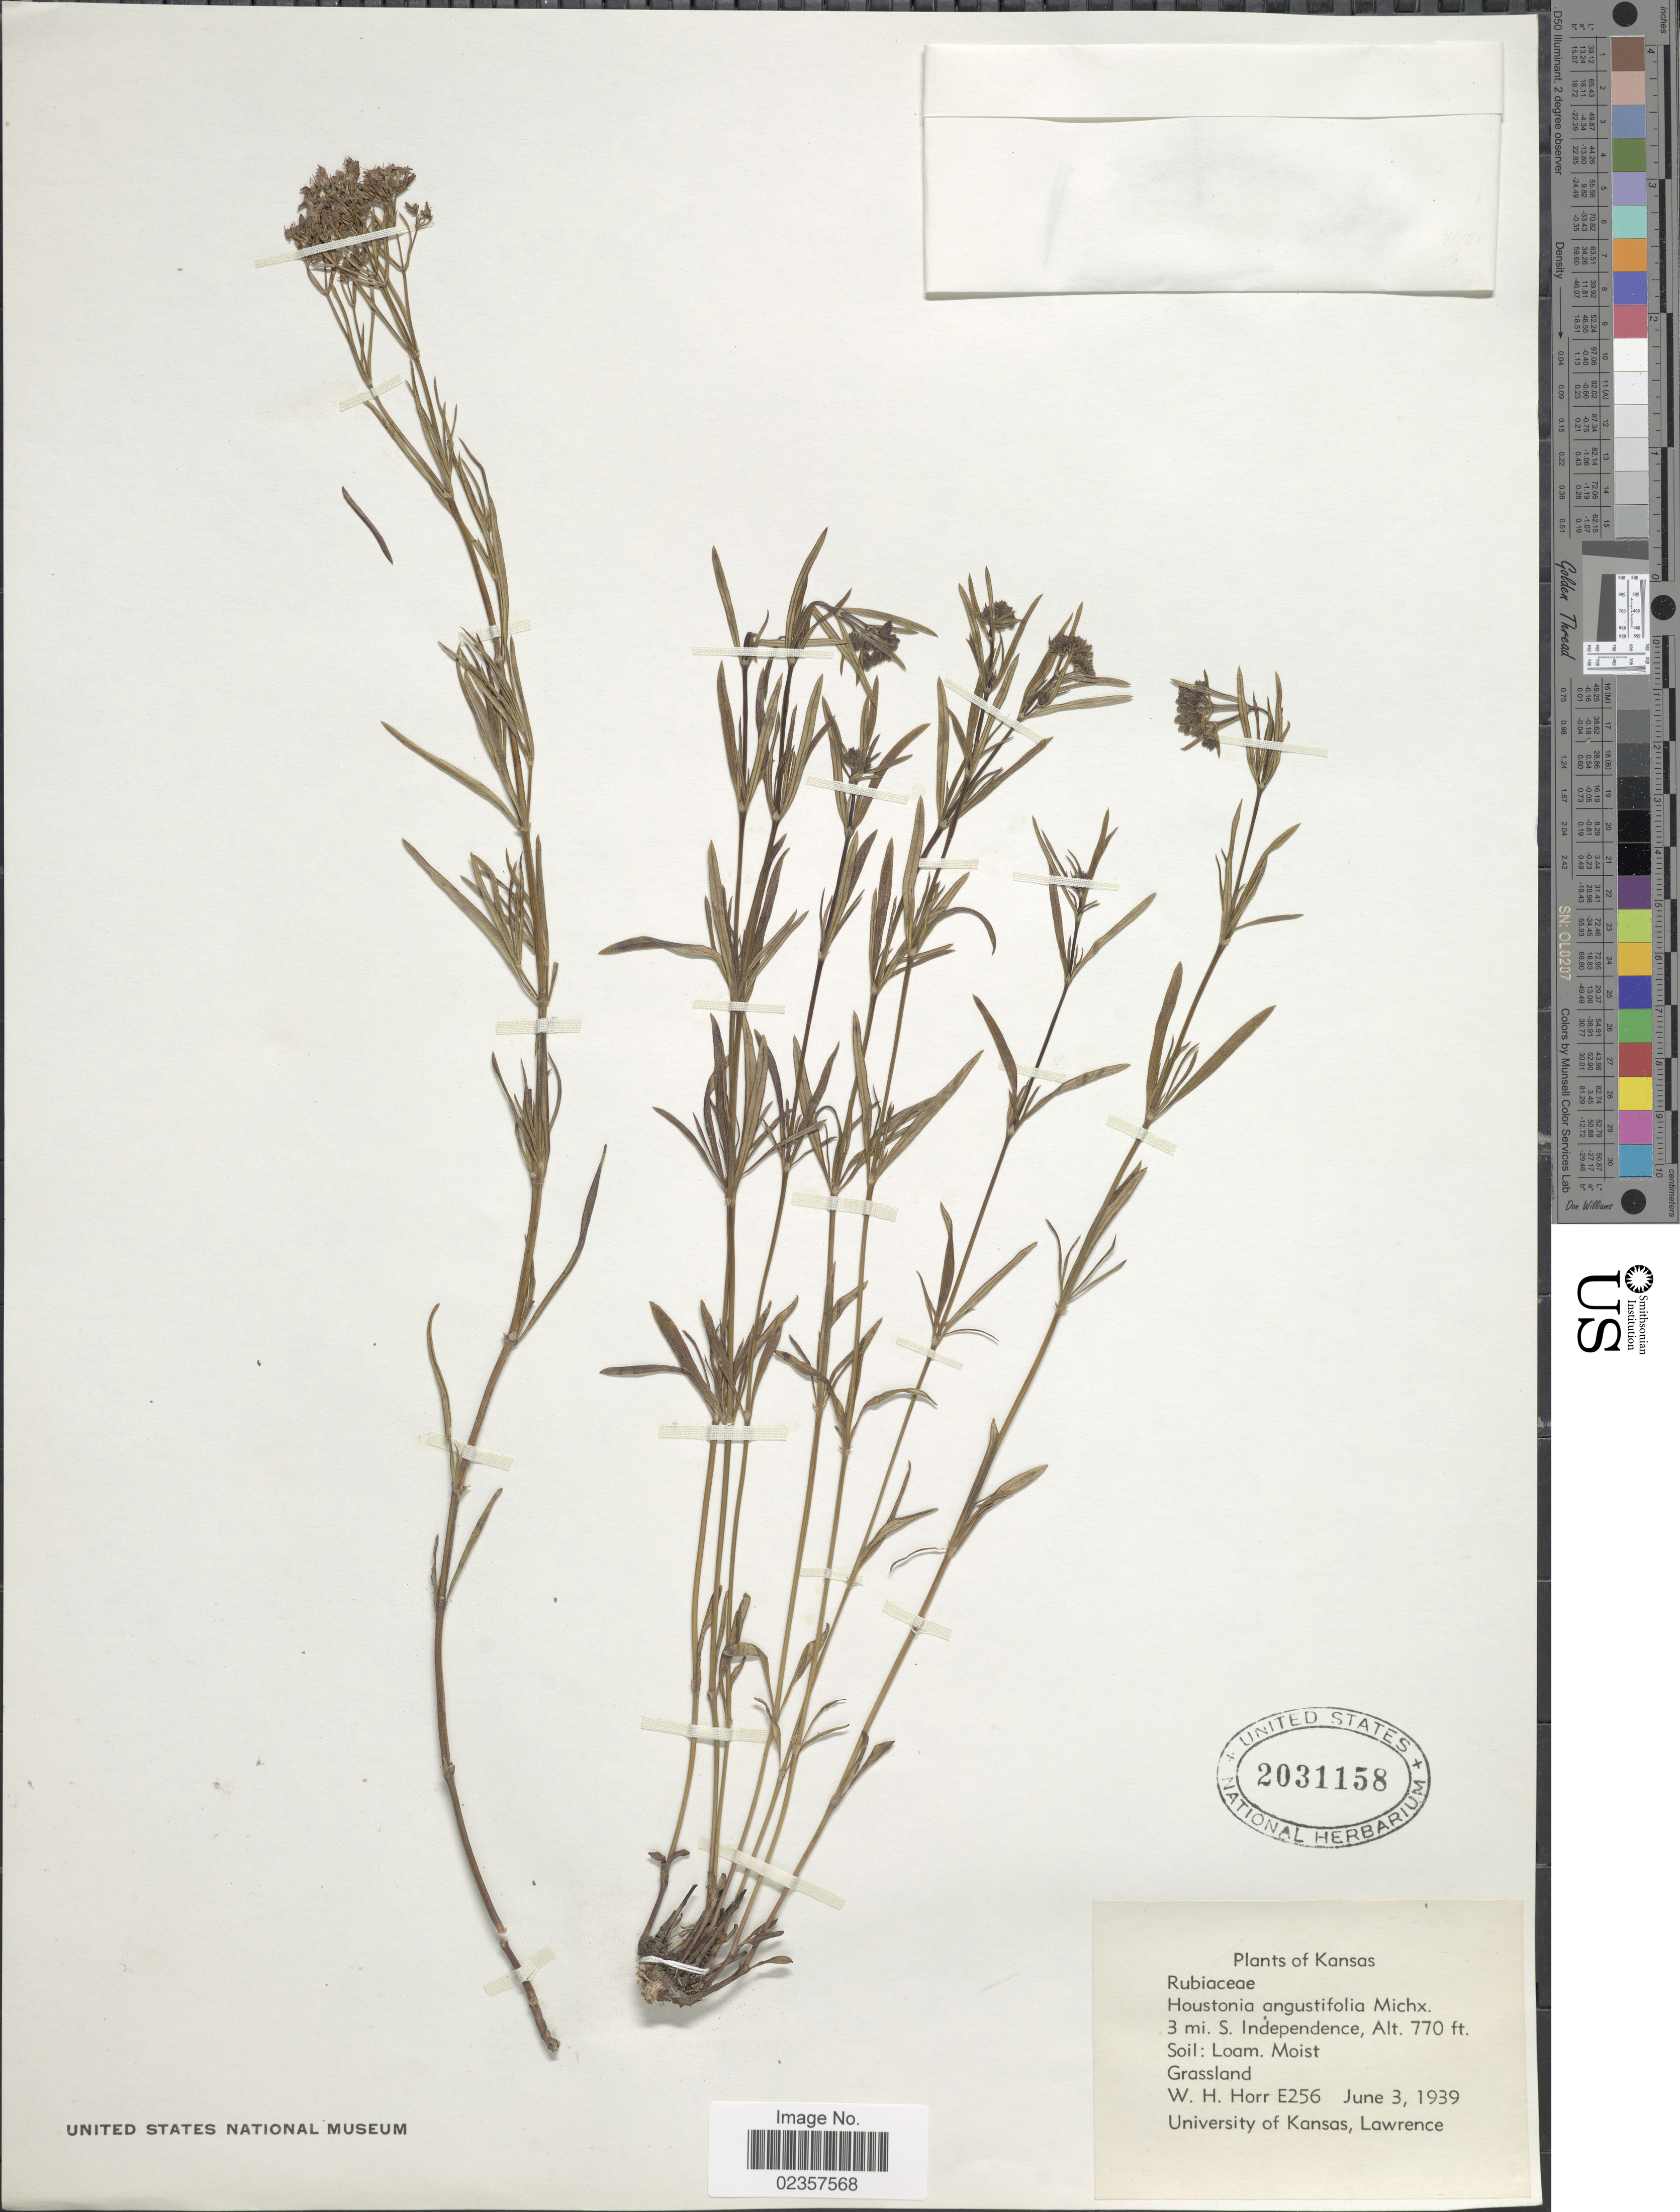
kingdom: Plantae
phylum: Tracheophyta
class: Magnoliopsida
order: Gentianales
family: Rubiaceae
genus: Houstonia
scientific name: Houstonia nigricans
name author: (Lam.) Fernald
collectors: W. H. Horr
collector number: E256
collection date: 1939-06-03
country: United States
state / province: Kansas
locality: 3 mi. S. Independence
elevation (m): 235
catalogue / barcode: US 2031158